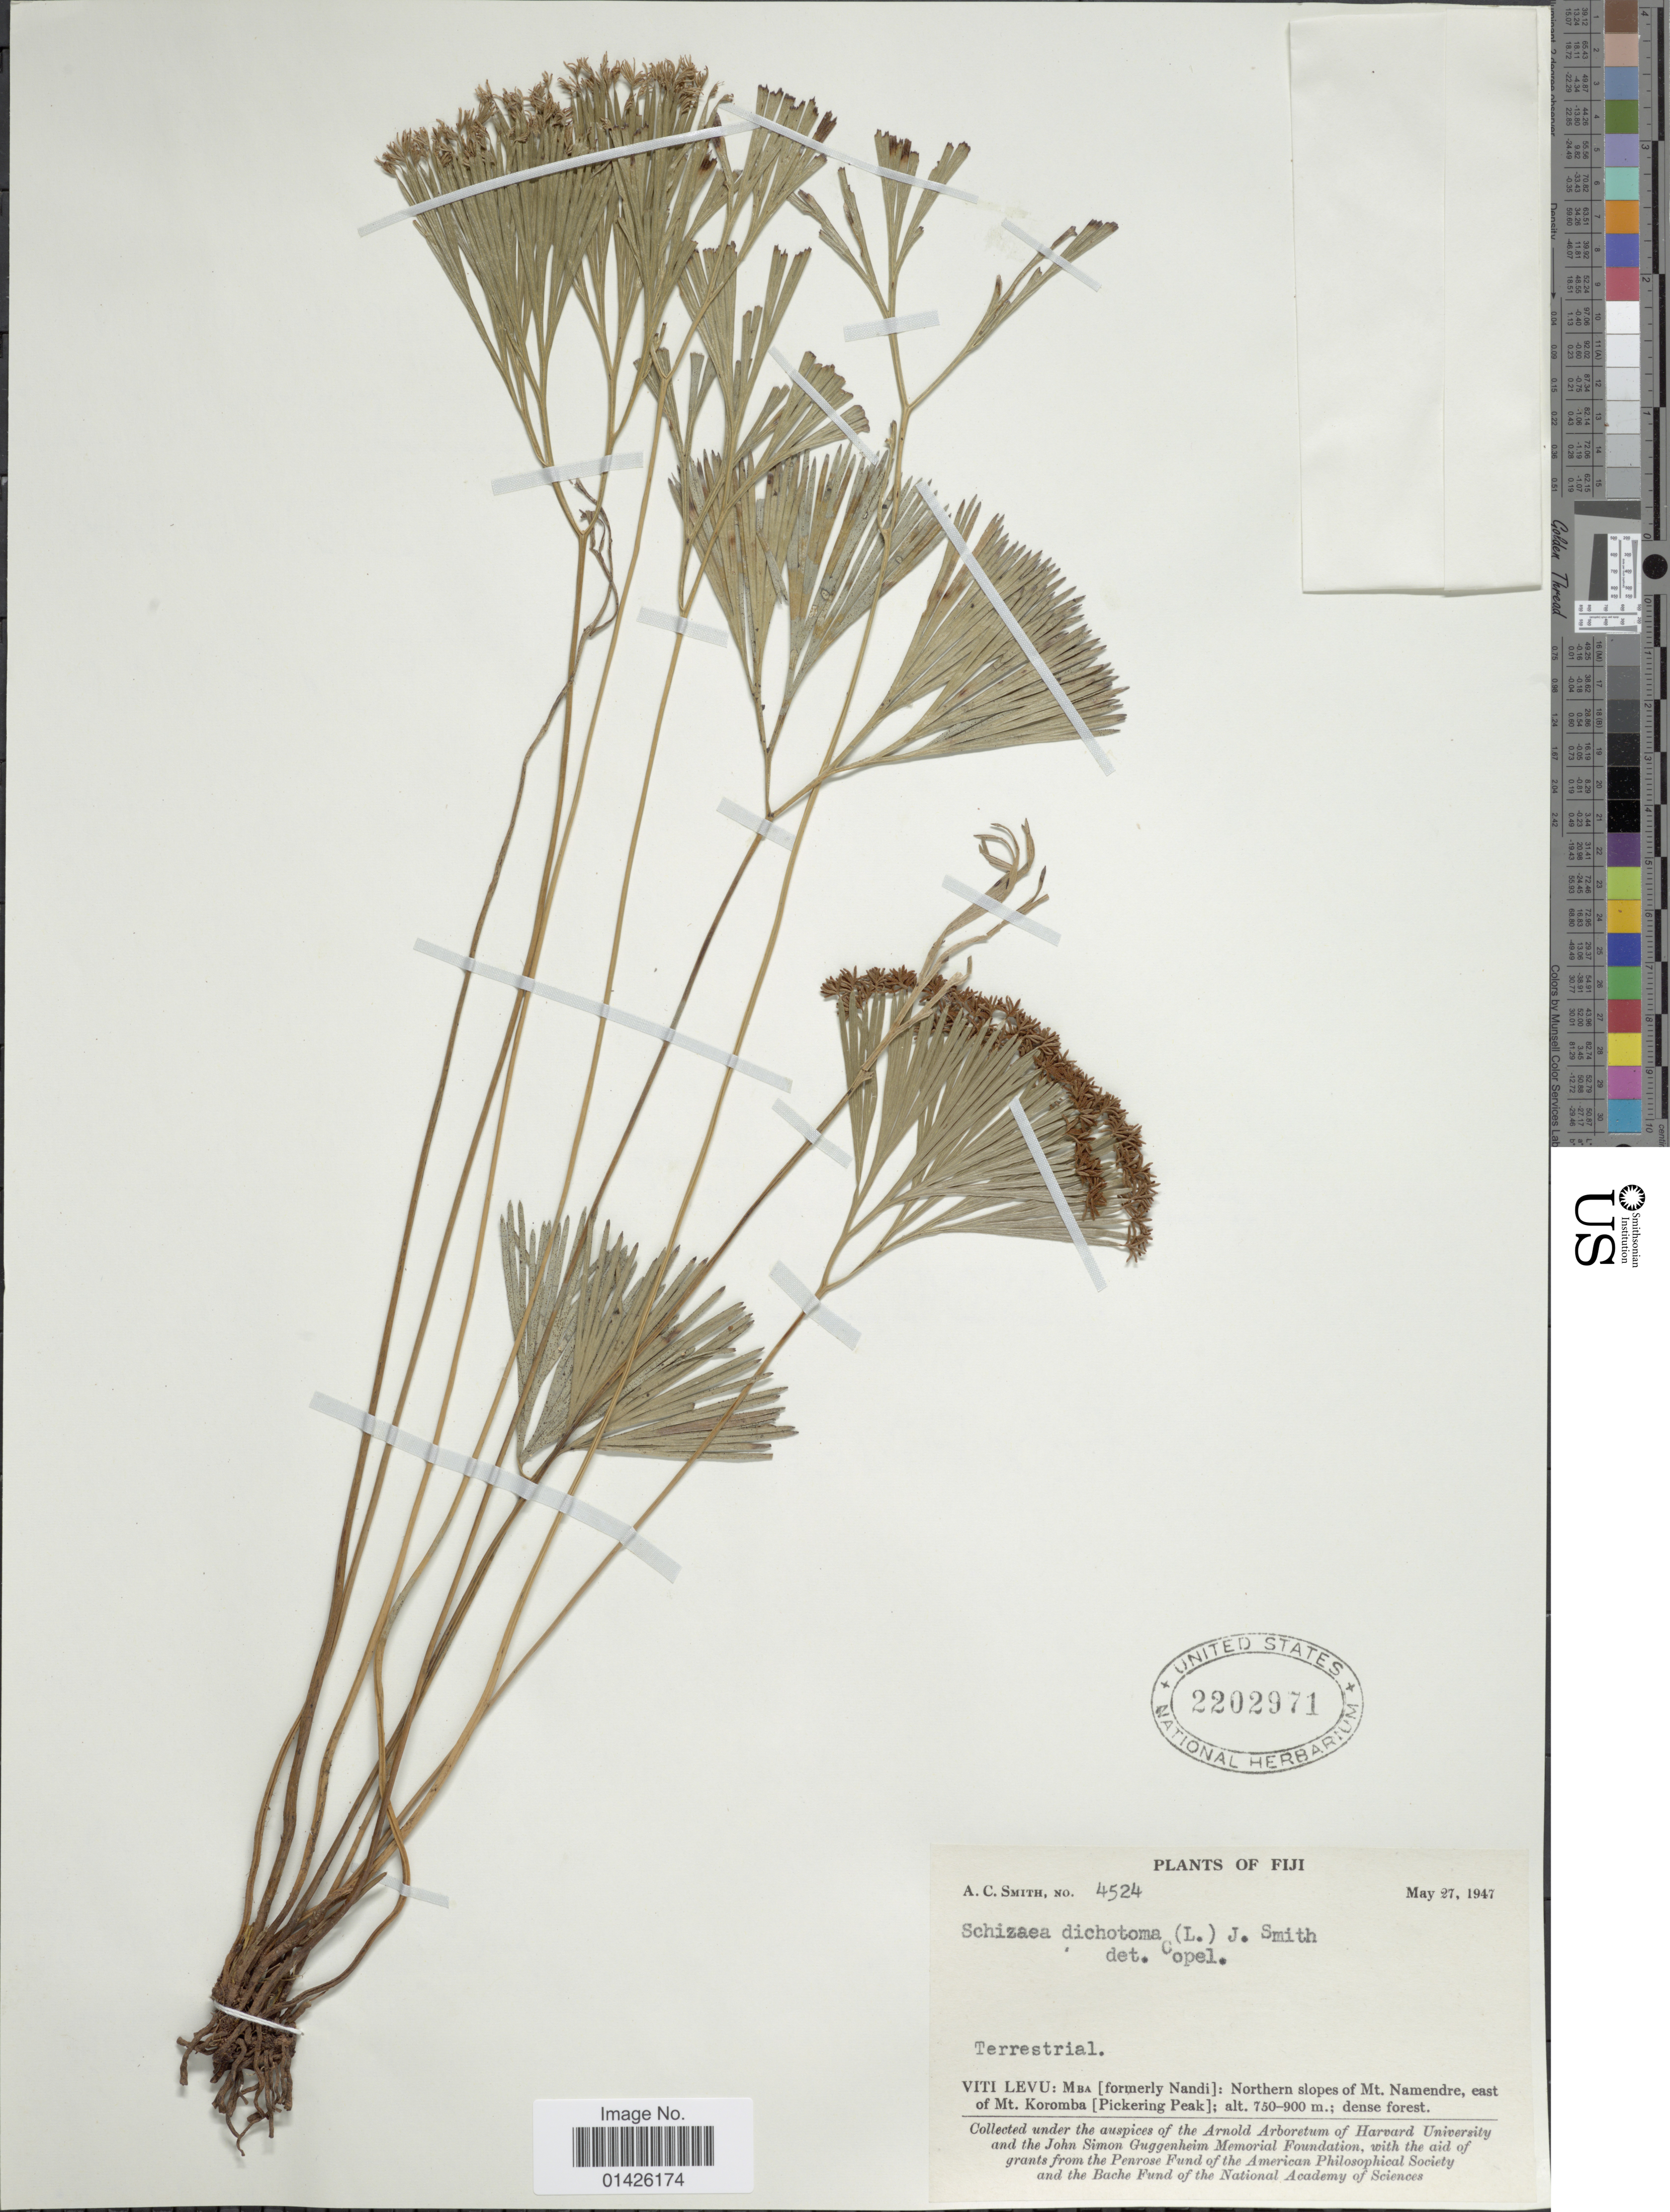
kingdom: Plantae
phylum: Tracheophyta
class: Polypodiopsida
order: Schizaeales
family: Schizaeaceae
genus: Schizaea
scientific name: Schizaea dichotoma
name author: (L.) J. Sm.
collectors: A. C. Smith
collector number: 4524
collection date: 1947-05-27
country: Fiji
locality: Viti Levu: Mba [formerly Nandi]: Northern slopes of Mt Namendre, east of Mt Koromba [Pickering Peak]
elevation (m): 750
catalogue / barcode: US 2202971